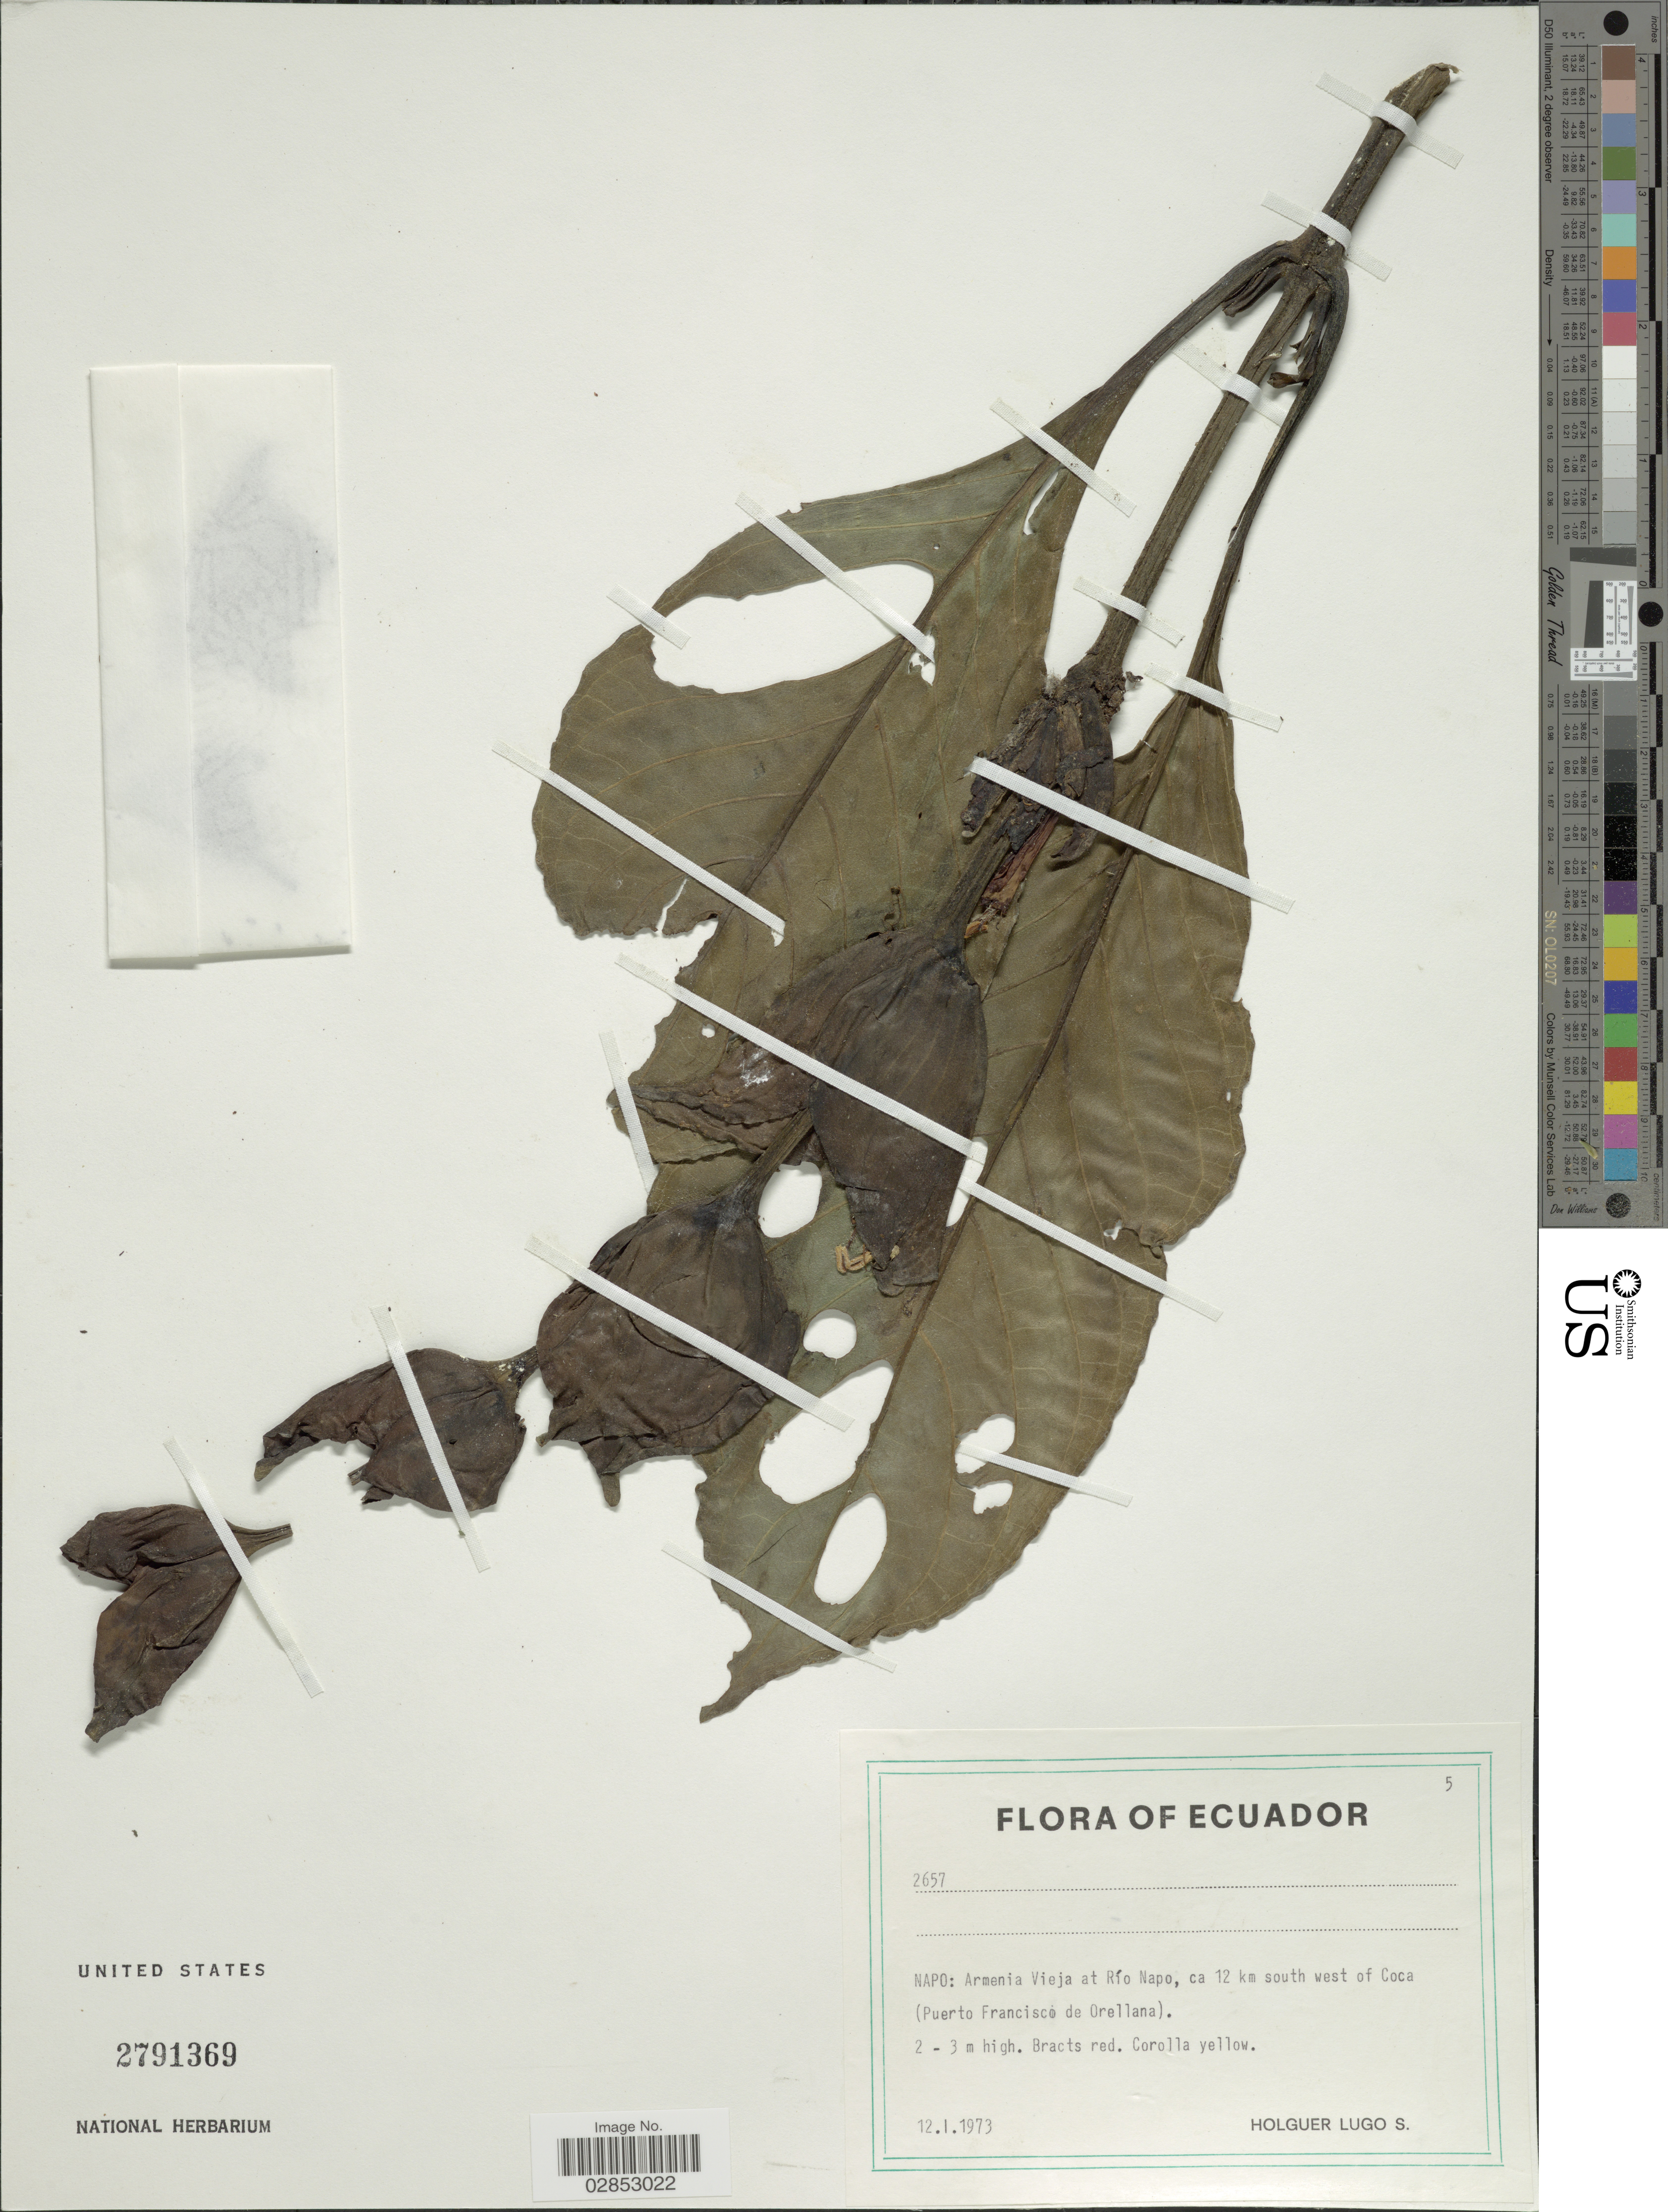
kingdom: Plantae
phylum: Tracheophyta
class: Magnoliopsida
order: Lamiales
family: Acanthaceae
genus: Sanchezia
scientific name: Sanchezia macrocnemis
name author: (Nees) Wassh.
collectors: H. Lugo S.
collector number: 2657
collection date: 1973-01-12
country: Ecuador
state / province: Napo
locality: Armenia Vieja at Río Napo, ca 12 km south west of Coca (Puerto Francisco de Oreallana).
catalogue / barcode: US 2791369